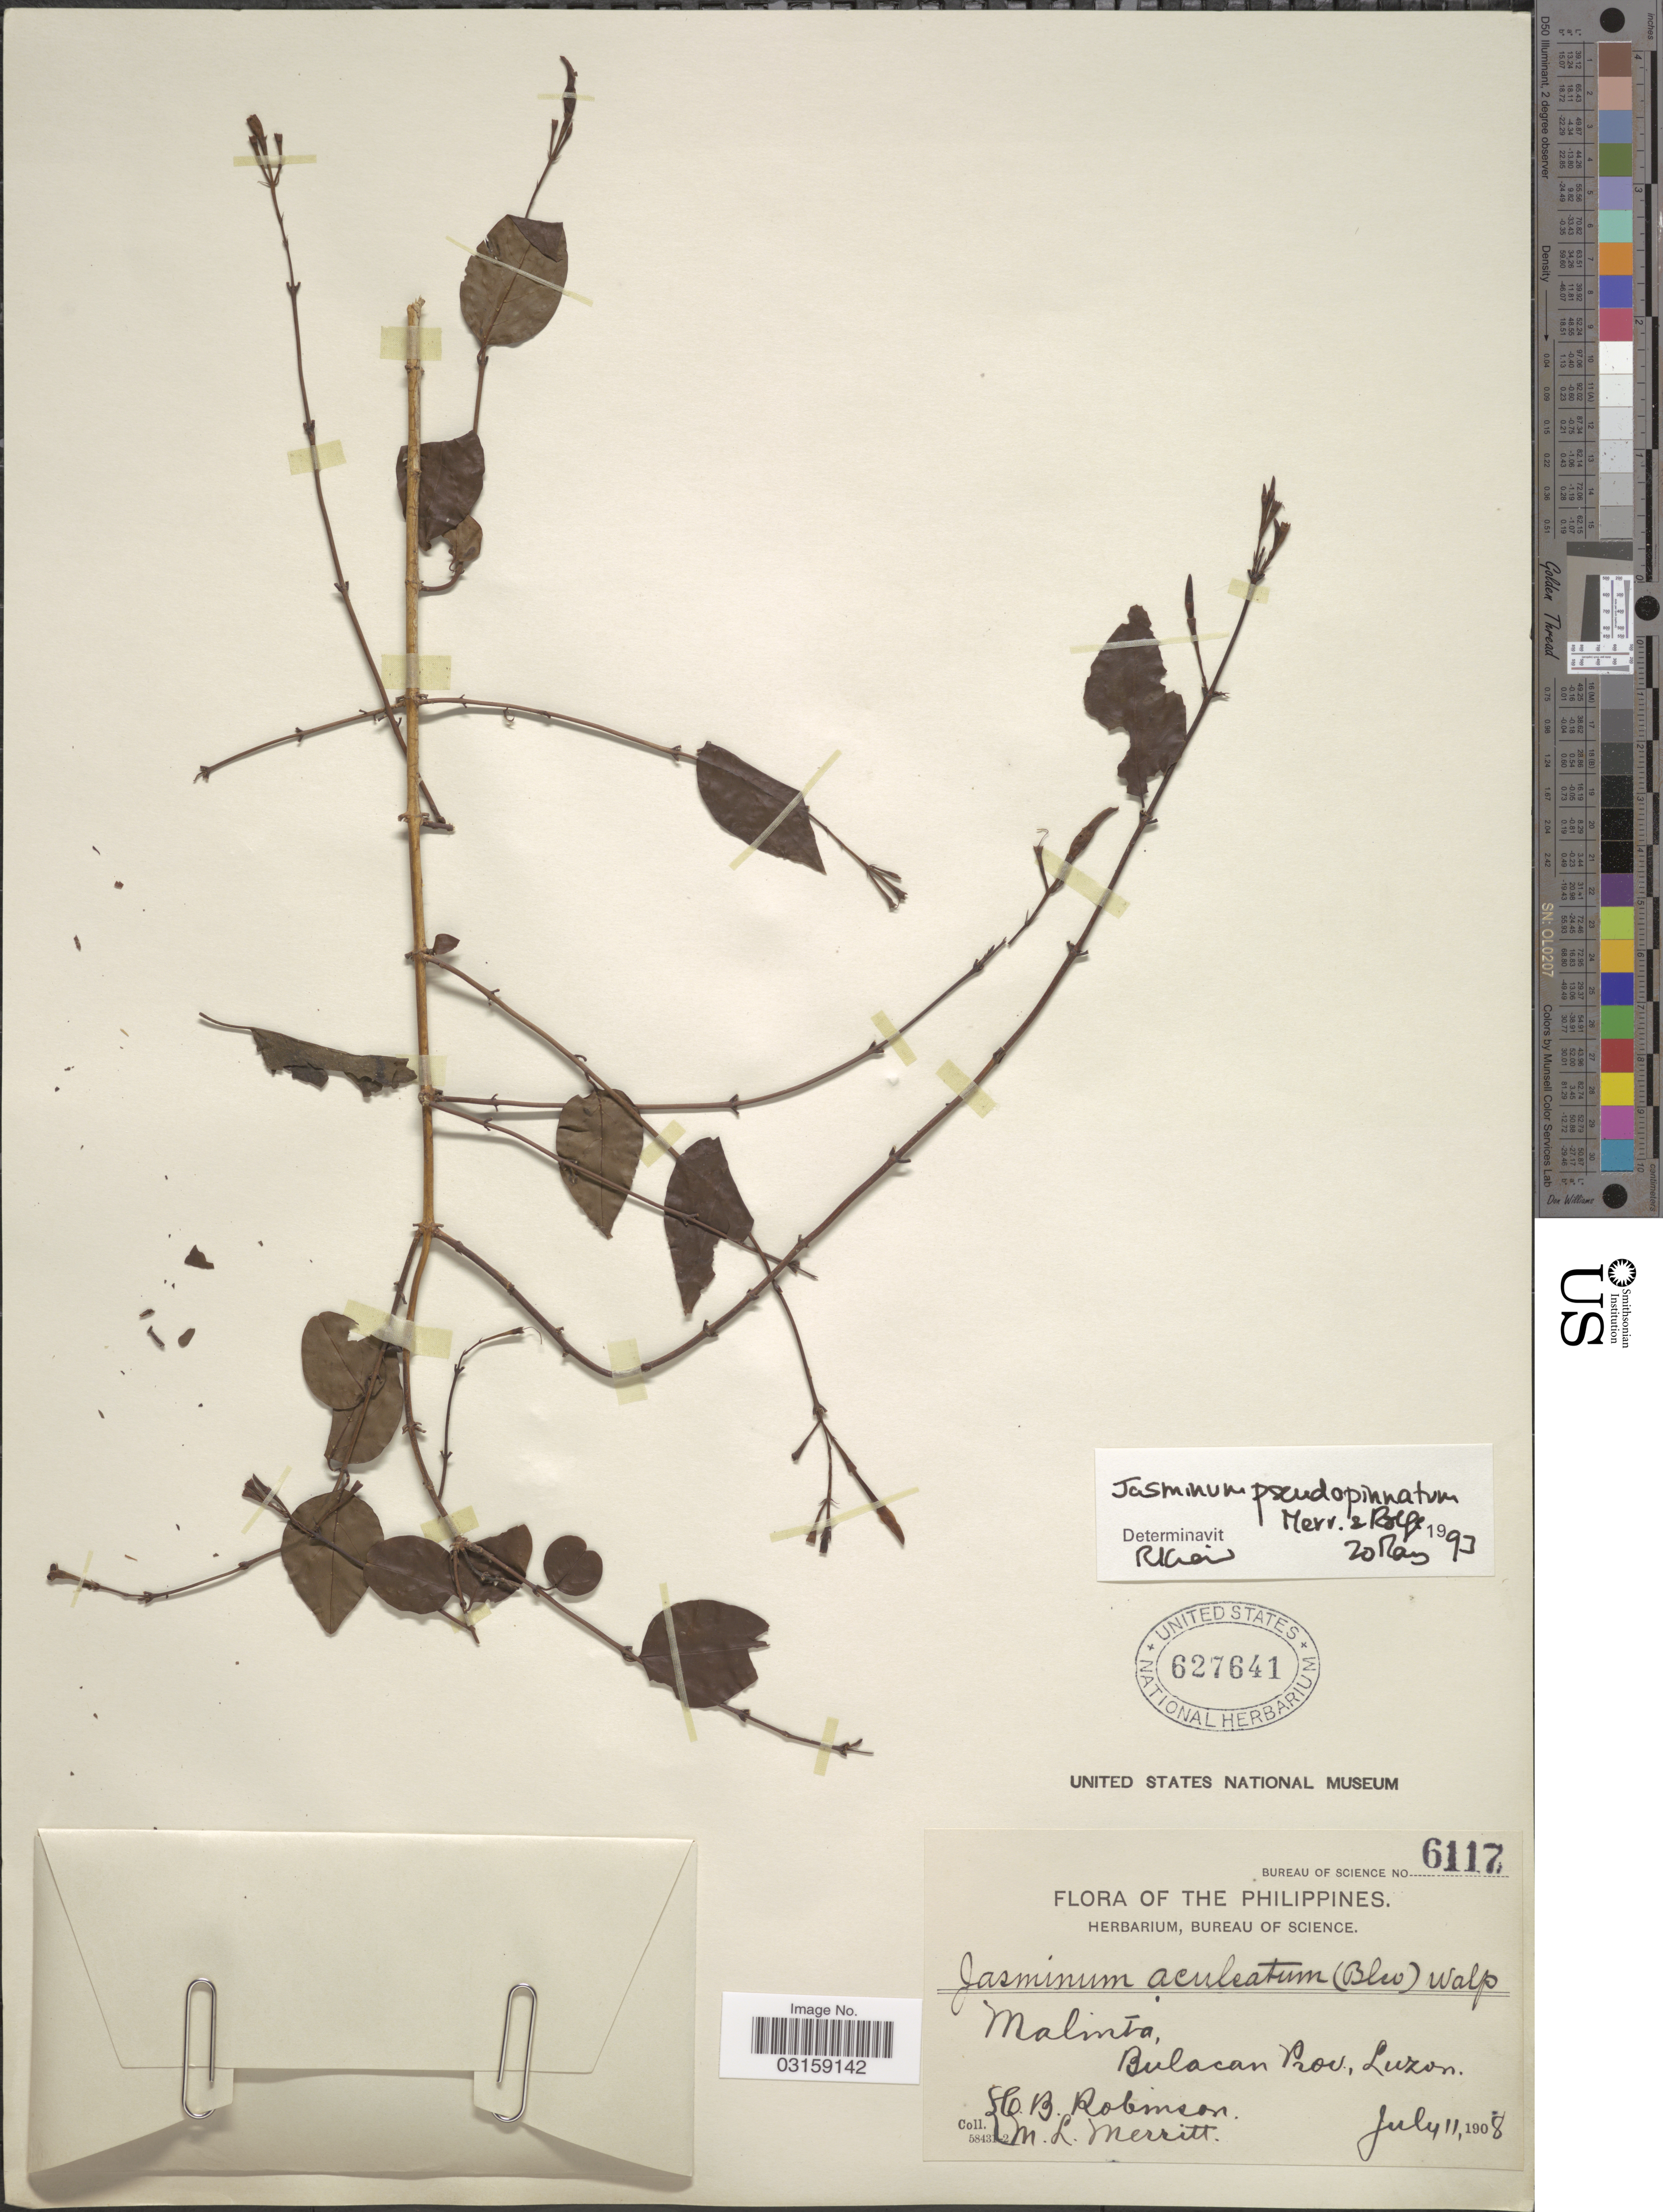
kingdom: Plantae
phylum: Tracheophyta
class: Magnoliopsida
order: Lamiales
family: Oleaceae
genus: Jasminum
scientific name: Jasminum pseudopinnatum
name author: Merr. & Rolfe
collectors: C. Robinson & M. L. Merritt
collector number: Bureau of Science 6117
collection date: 1908-07-11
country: Philippines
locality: Malinta, Bulacan Prov., Luzon.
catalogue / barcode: US 627641